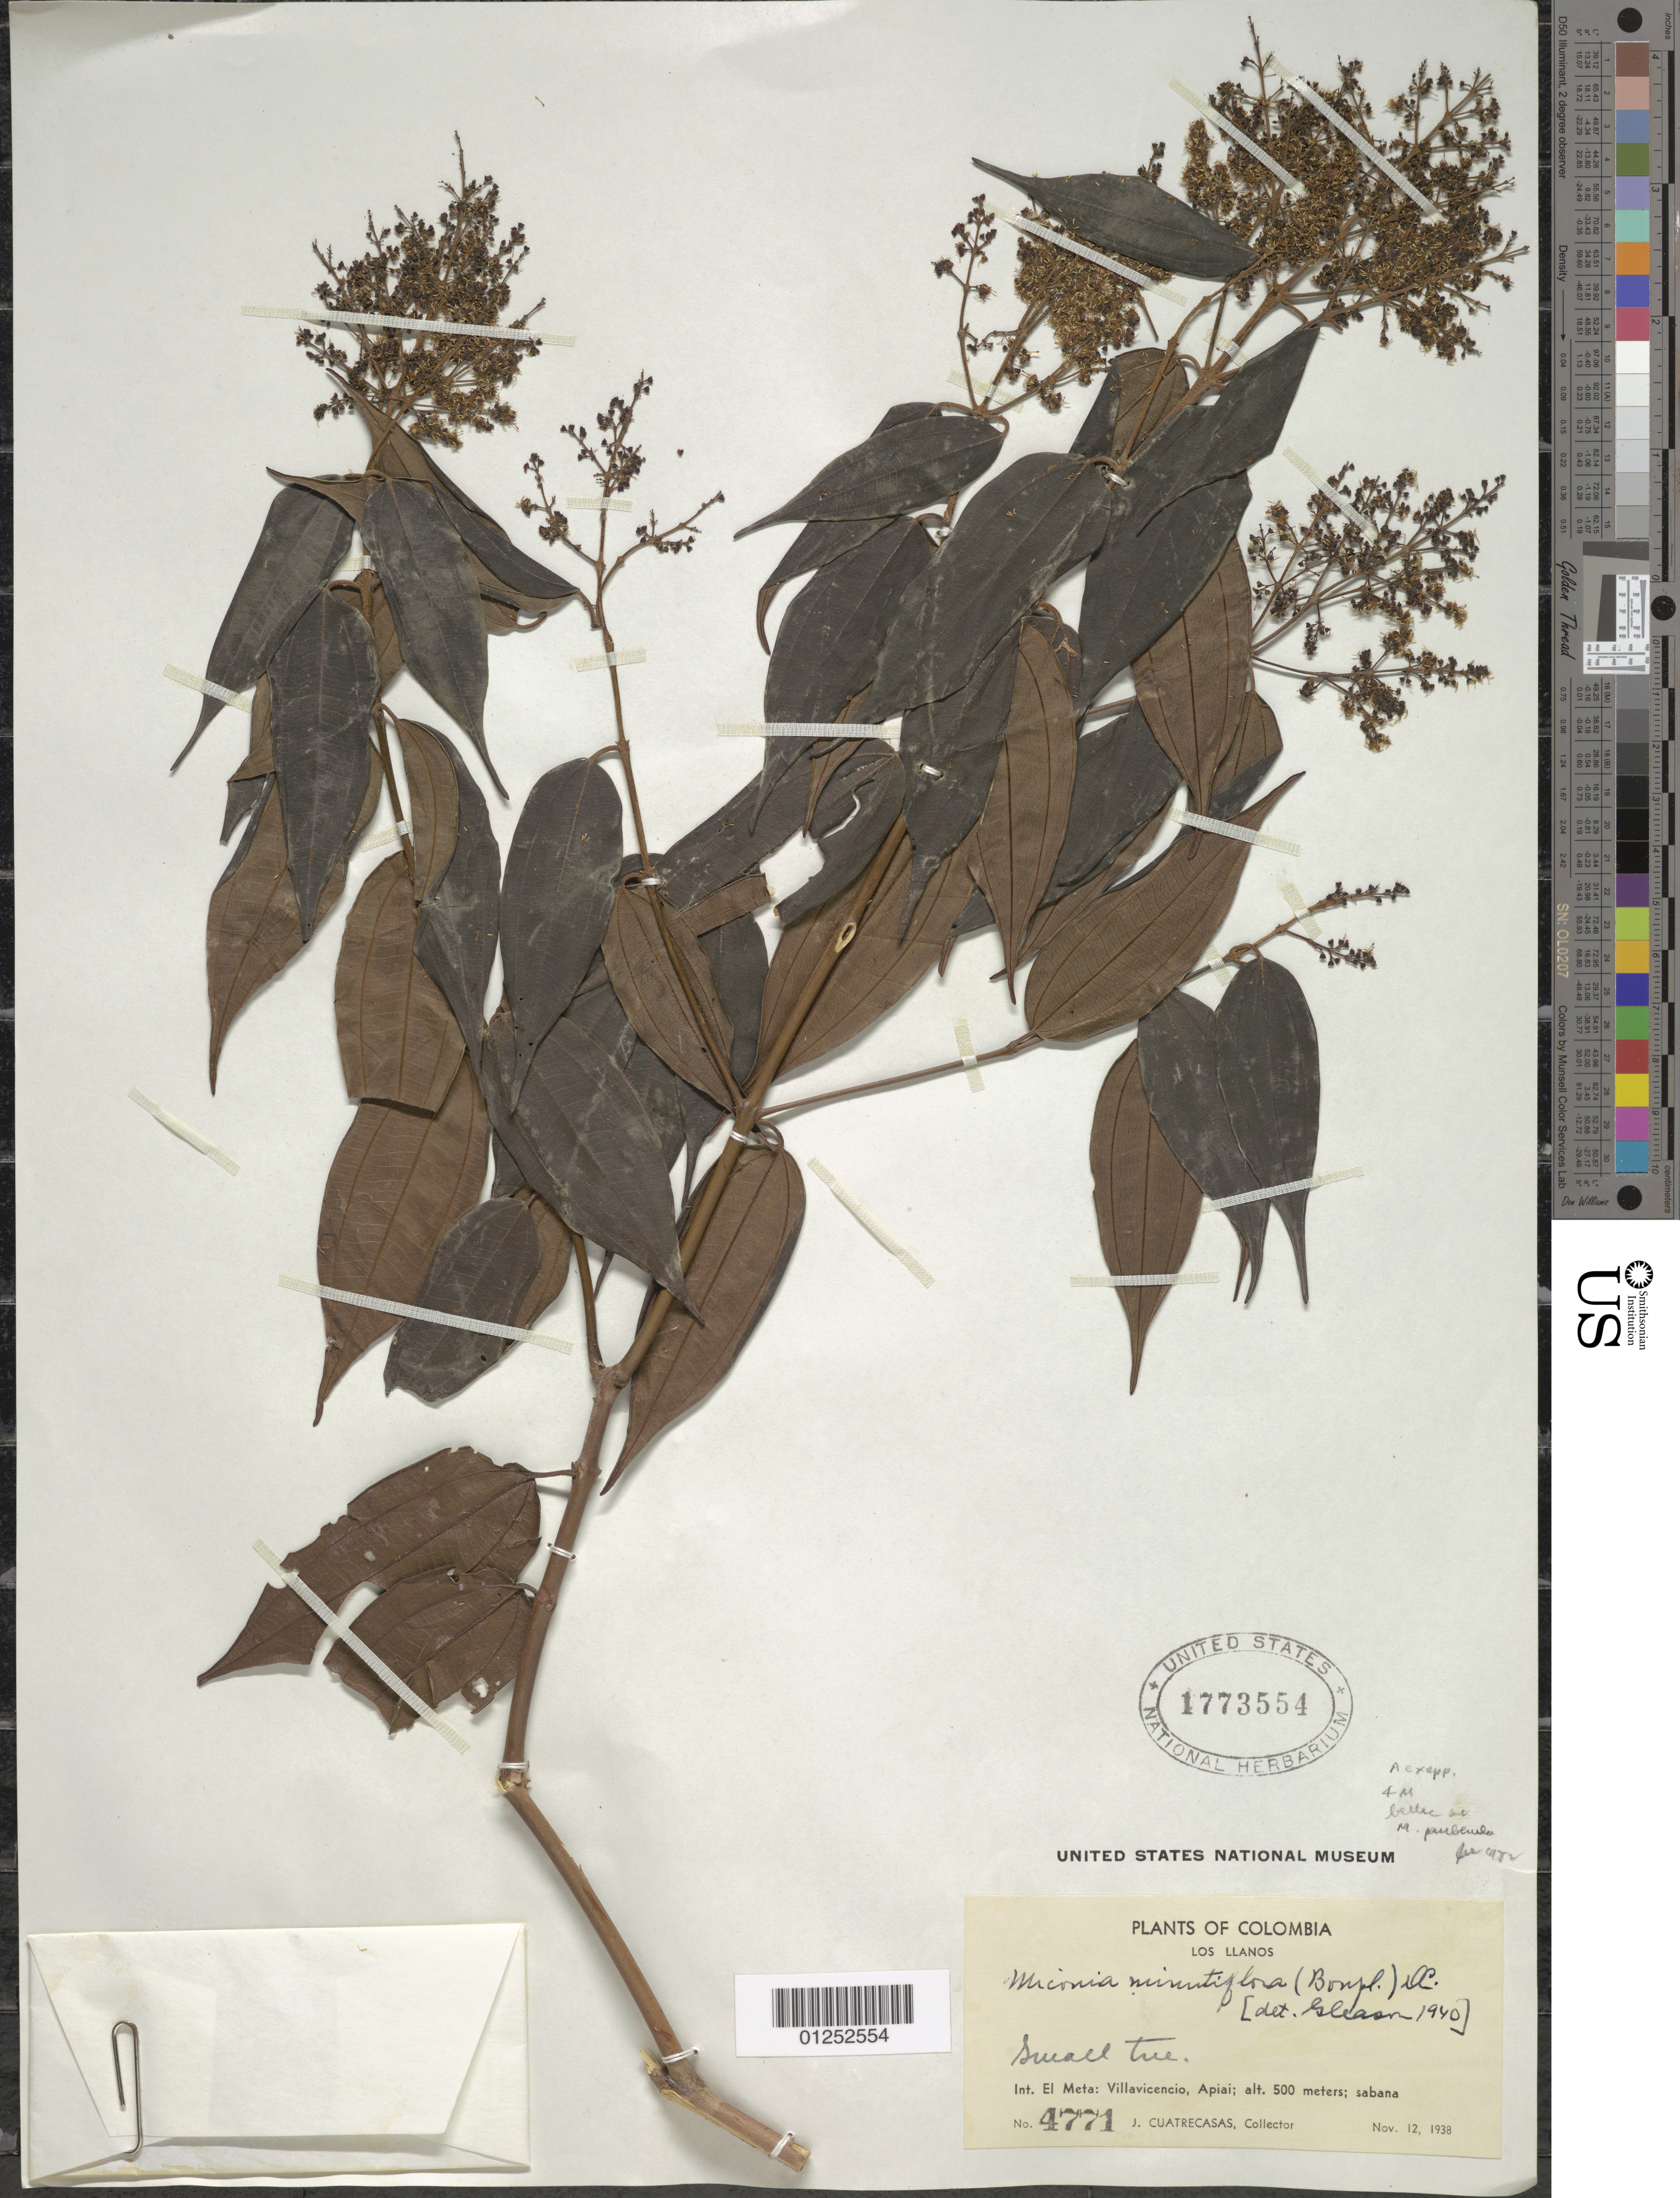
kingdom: Plantae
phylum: Tracheophyta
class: Magnoliopsida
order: Myrtales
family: Melastomataceae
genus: Miconia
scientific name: Miconia puberula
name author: Cogn.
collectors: J. Cuatrecasas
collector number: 4771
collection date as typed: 12 Nov 1938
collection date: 1938-11-12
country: Colombia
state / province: Meta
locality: Villa Vicencia, Apiai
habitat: sabana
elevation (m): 500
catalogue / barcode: US 1773554